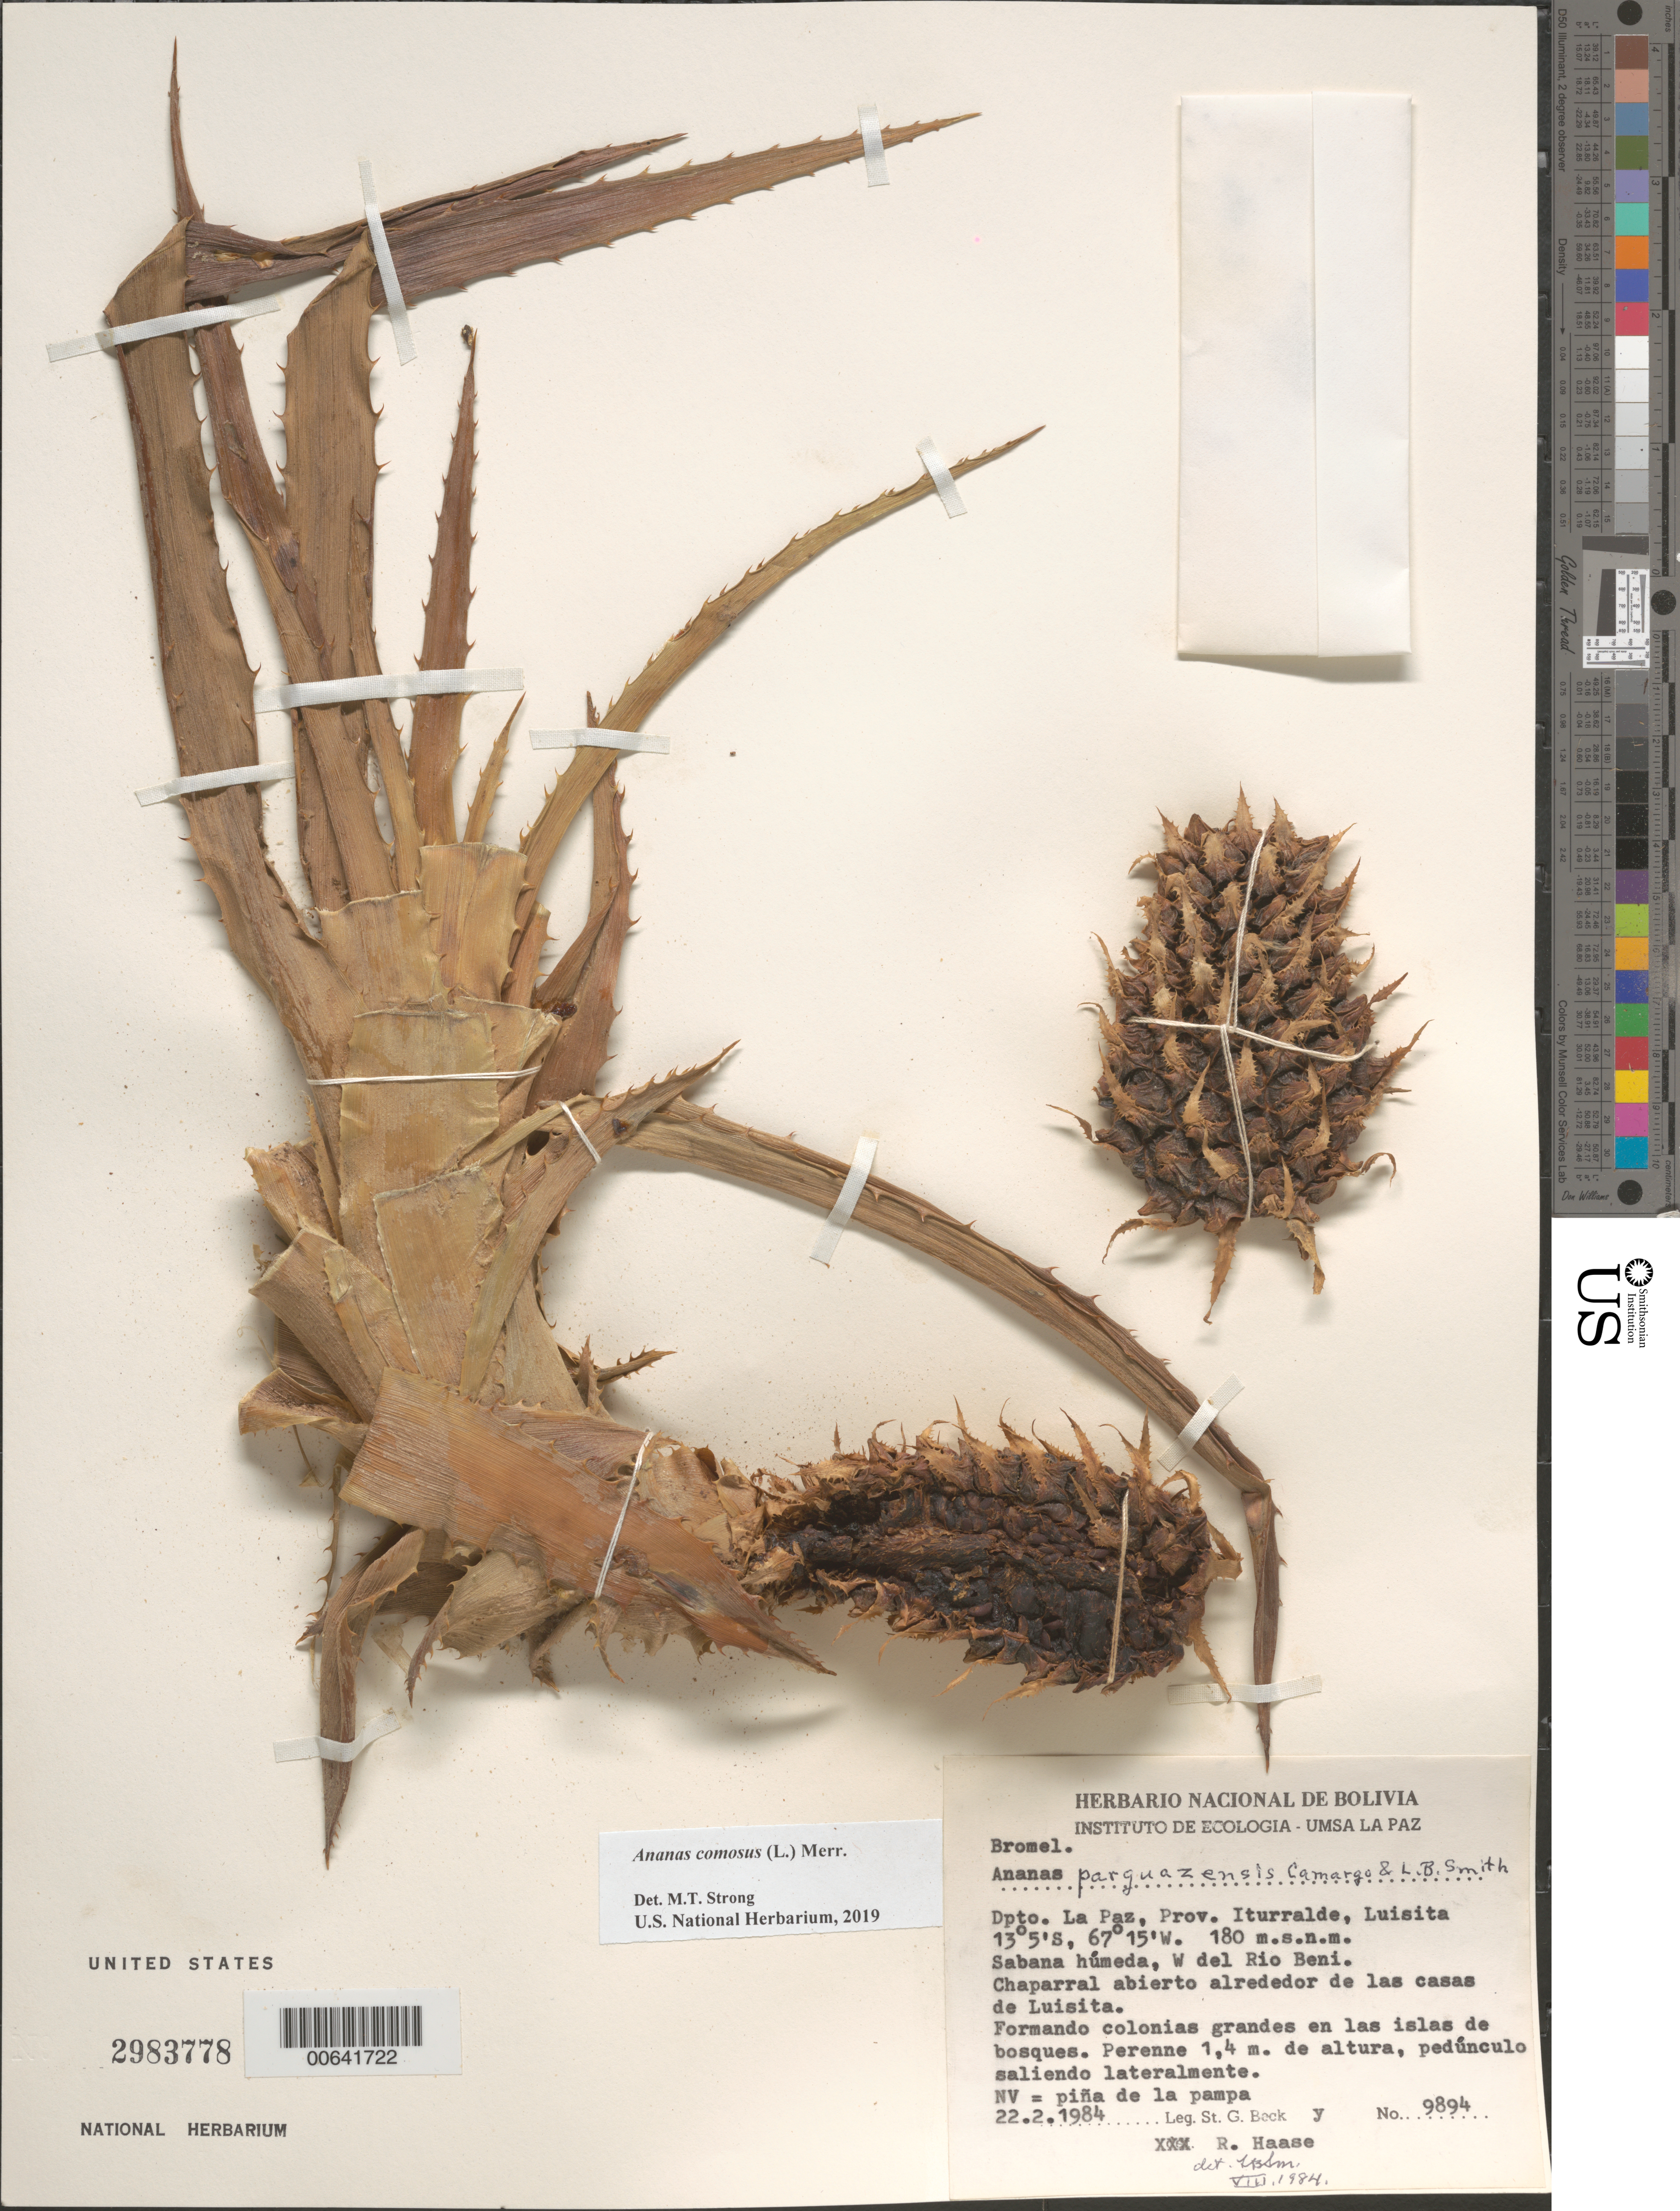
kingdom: Plantae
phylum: Tracheophyta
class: Liliopsida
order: Poales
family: Bromeliaceae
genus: Ananas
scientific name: Ananas comosus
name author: (L.) Merr.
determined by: Strong, Mark T., (BOT), Smithsonian Institution - National Museum of Natural History (UNITED STATES)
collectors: S. G. Beck & R. Hasse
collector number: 9894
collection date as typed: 22 Feb 1984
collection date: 1984-02-22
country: Bolivia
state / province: La Paz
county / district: Iturralde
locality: Iturralde. Luisita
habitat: Sabana humeda al W del Rio Beni. Alrededor de las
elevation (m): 180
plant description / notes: Common name: piña de la pampa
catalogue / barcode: US 2983778